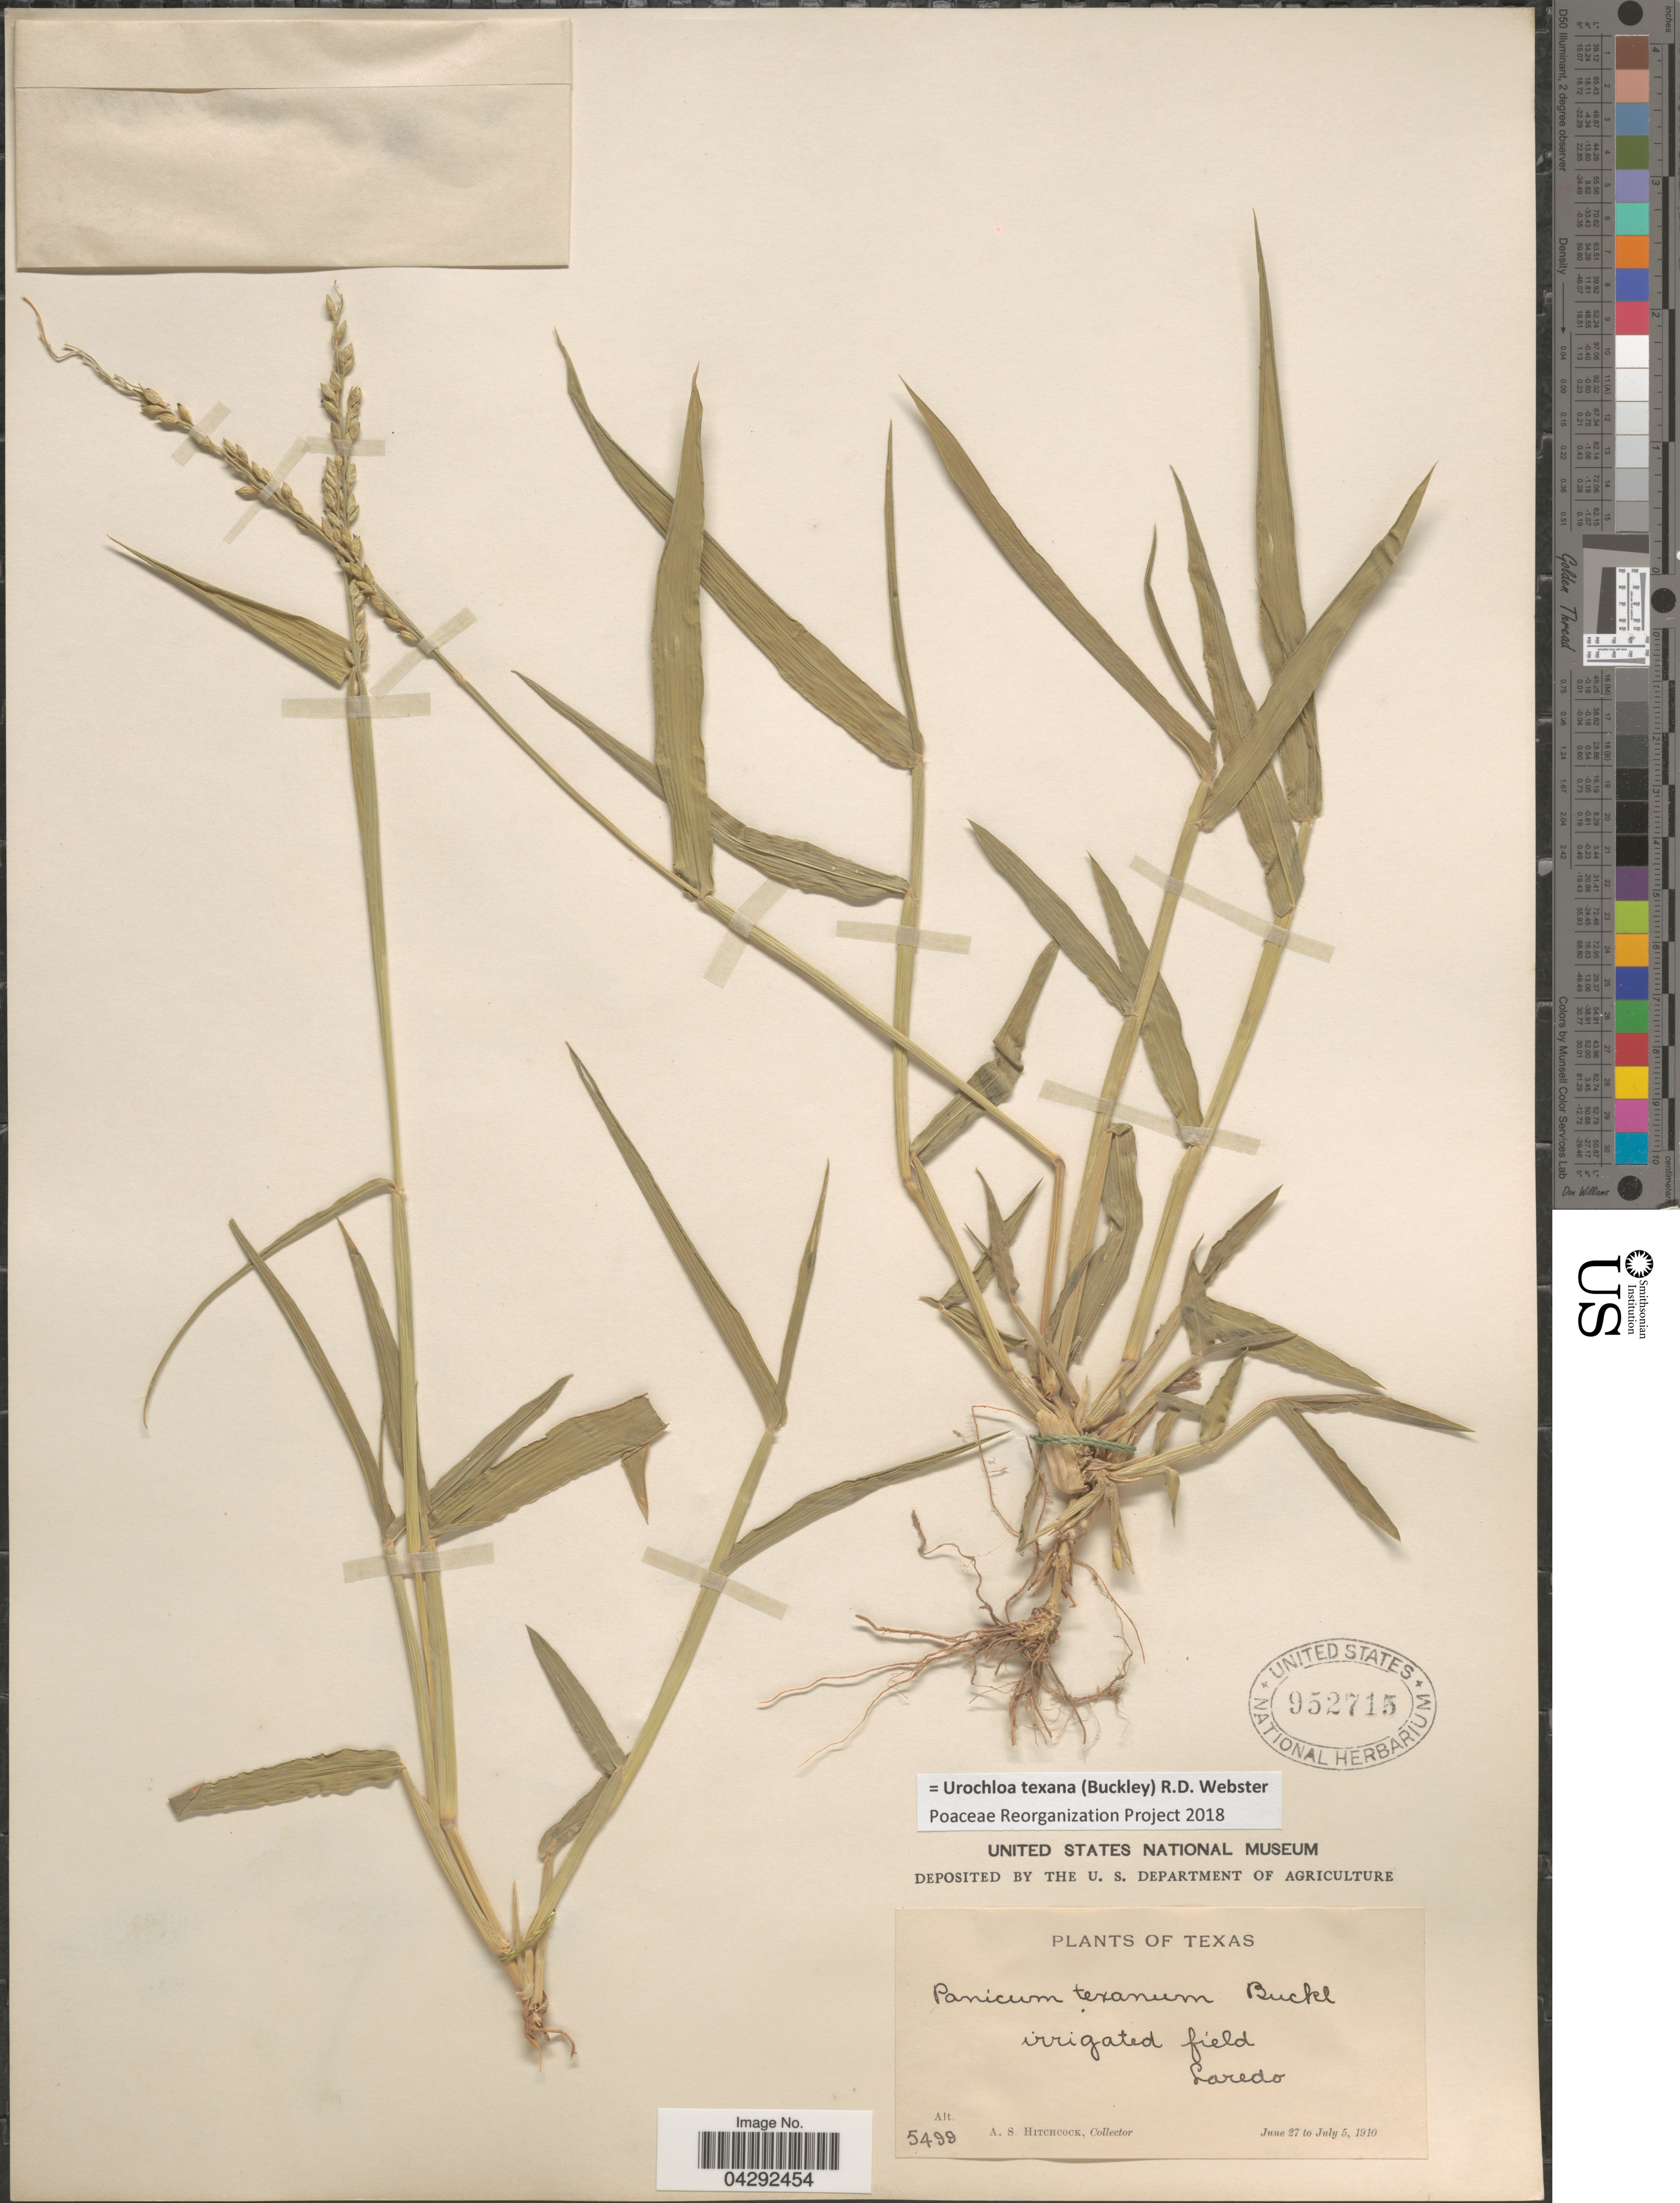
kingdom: Plantae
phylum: Tracheophyta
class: Liliopsida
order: Poales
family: Poaceae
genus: Urochloa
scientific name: Urochloa texana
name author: (Buckley) R.D. Webster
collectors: A. S. Hitchcock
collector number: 5499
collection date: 1910-06-27/1910-07-05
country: United States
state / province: Texas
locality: Laredo.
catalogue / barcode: US 952715